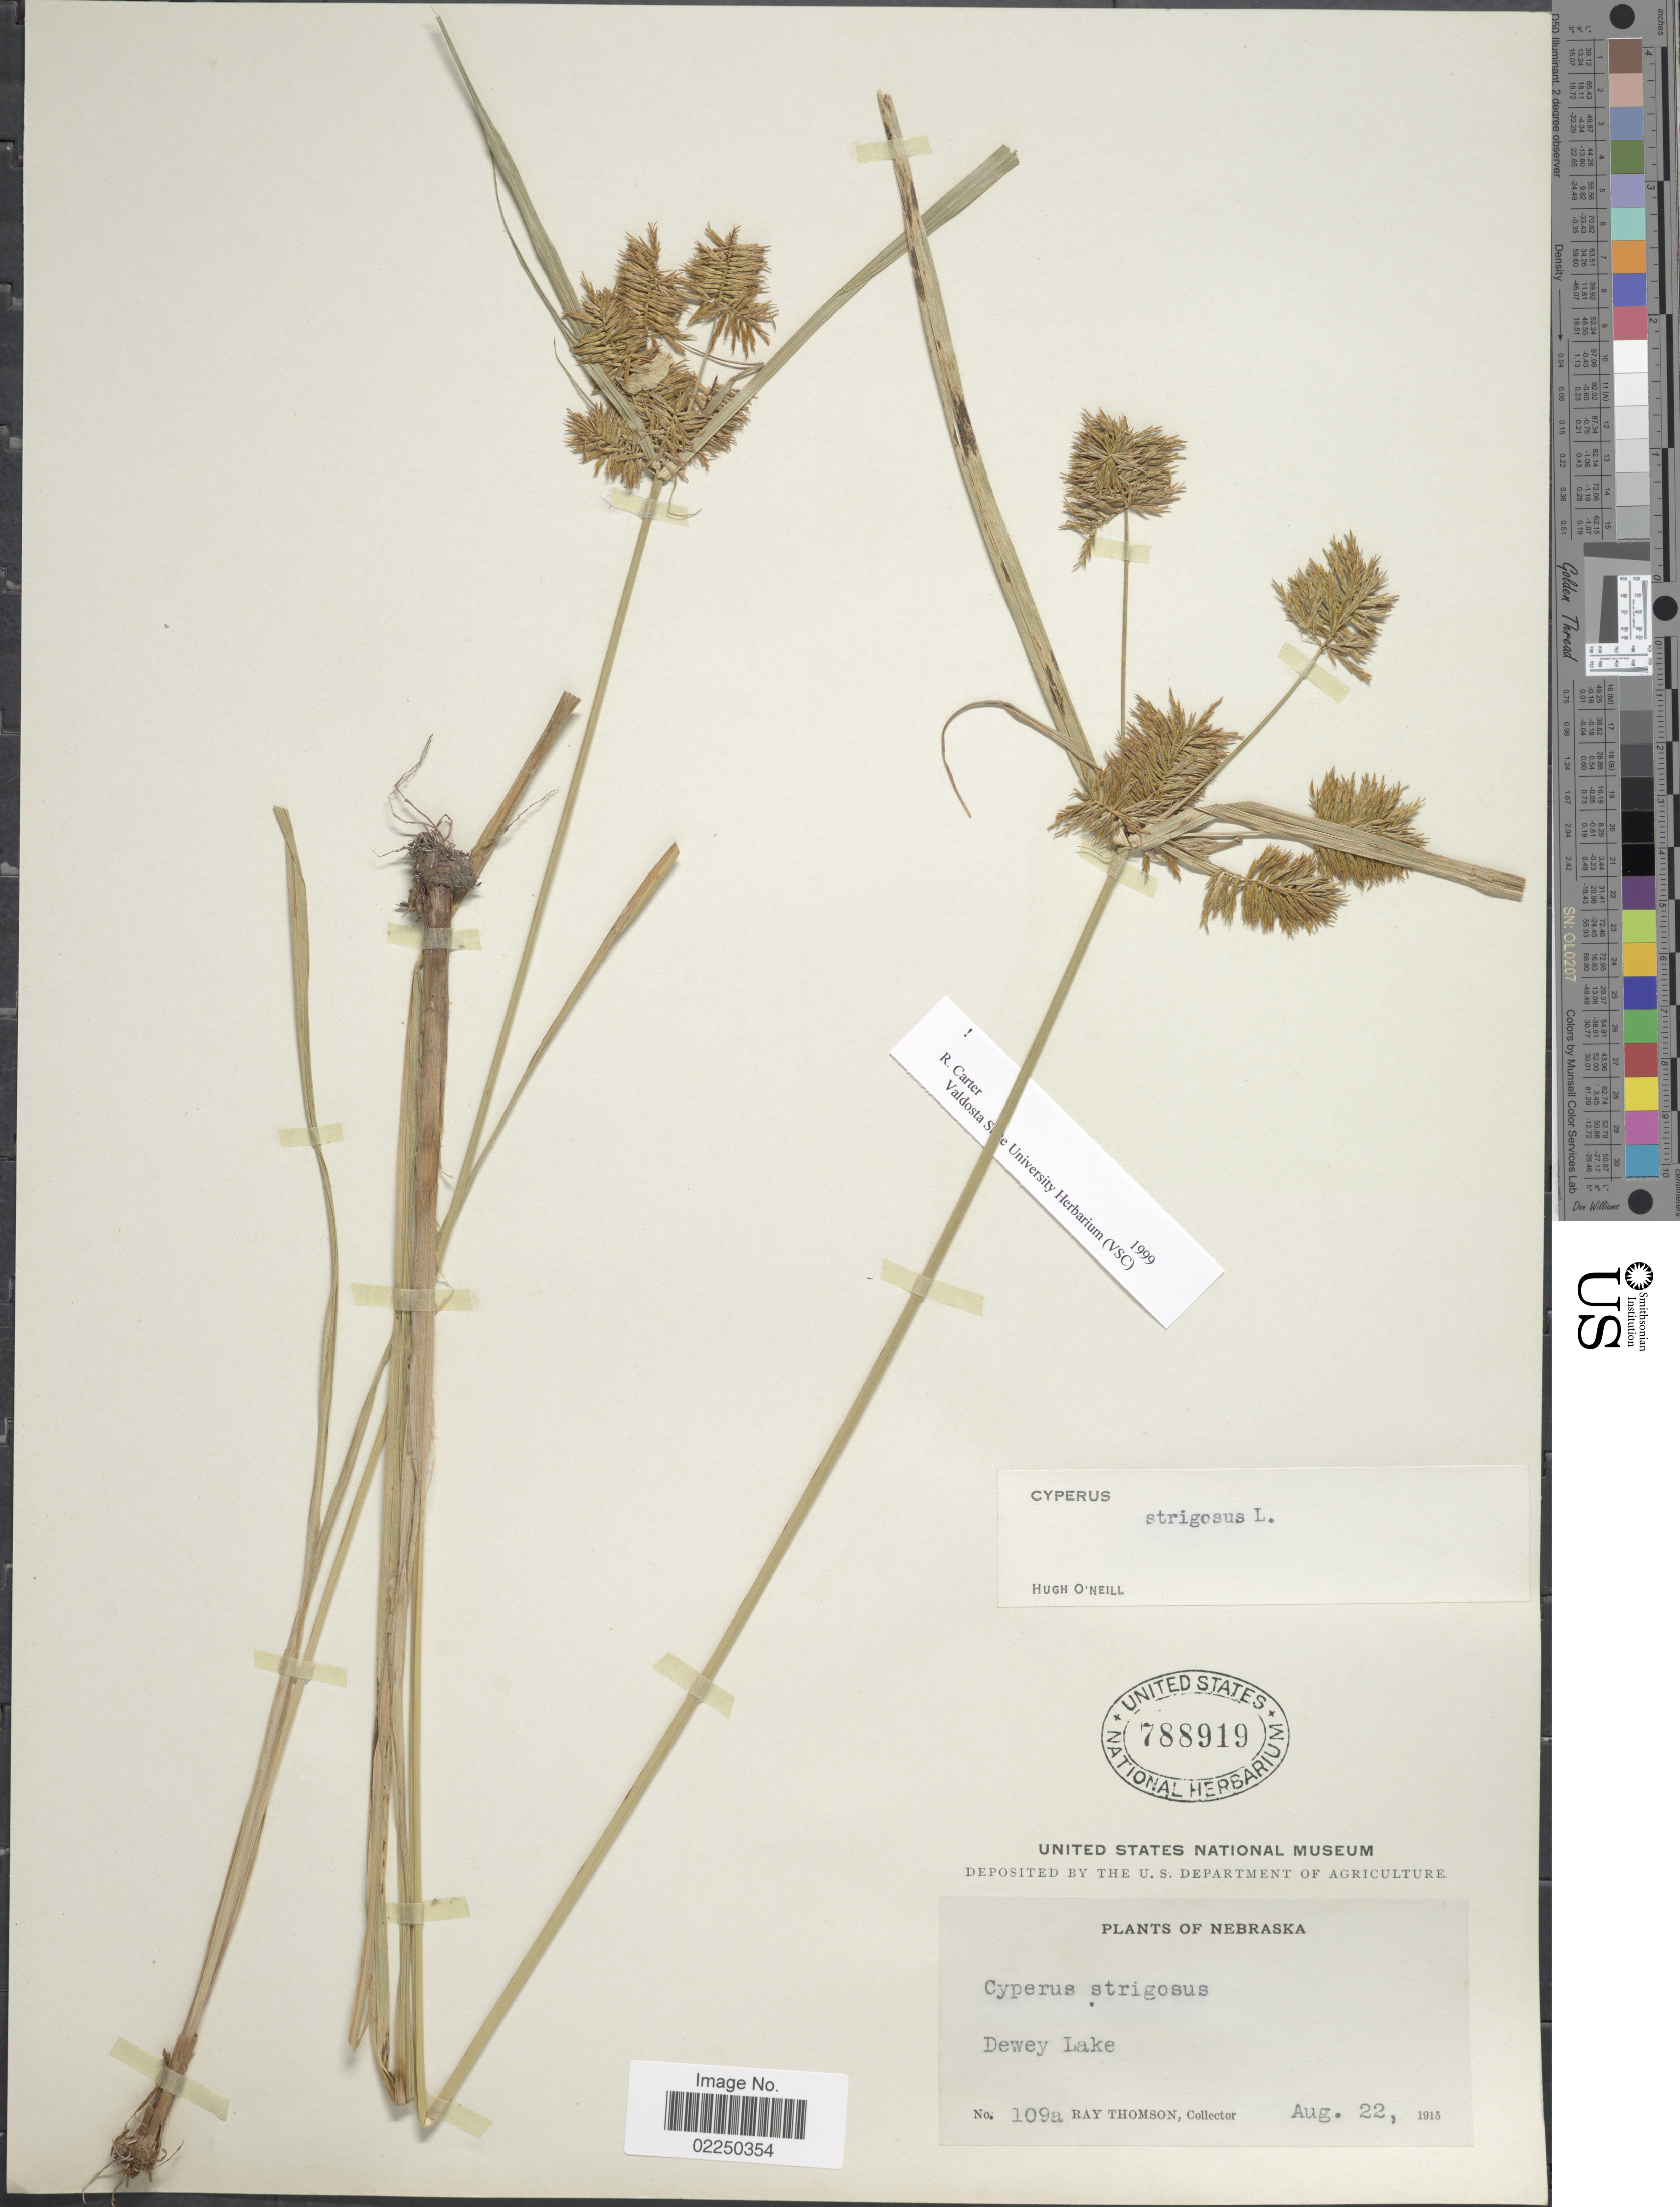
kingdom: Plantae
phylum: Tracheophyta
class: Liliopsida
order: Poales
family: Cyperaceae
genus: Cyperus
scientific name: Cyperus strigosus L.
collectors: R. Thomson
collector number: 109a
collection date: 1915-08-22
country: United States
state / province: Nebraska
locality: Dewey Lake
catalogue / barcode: US 788919